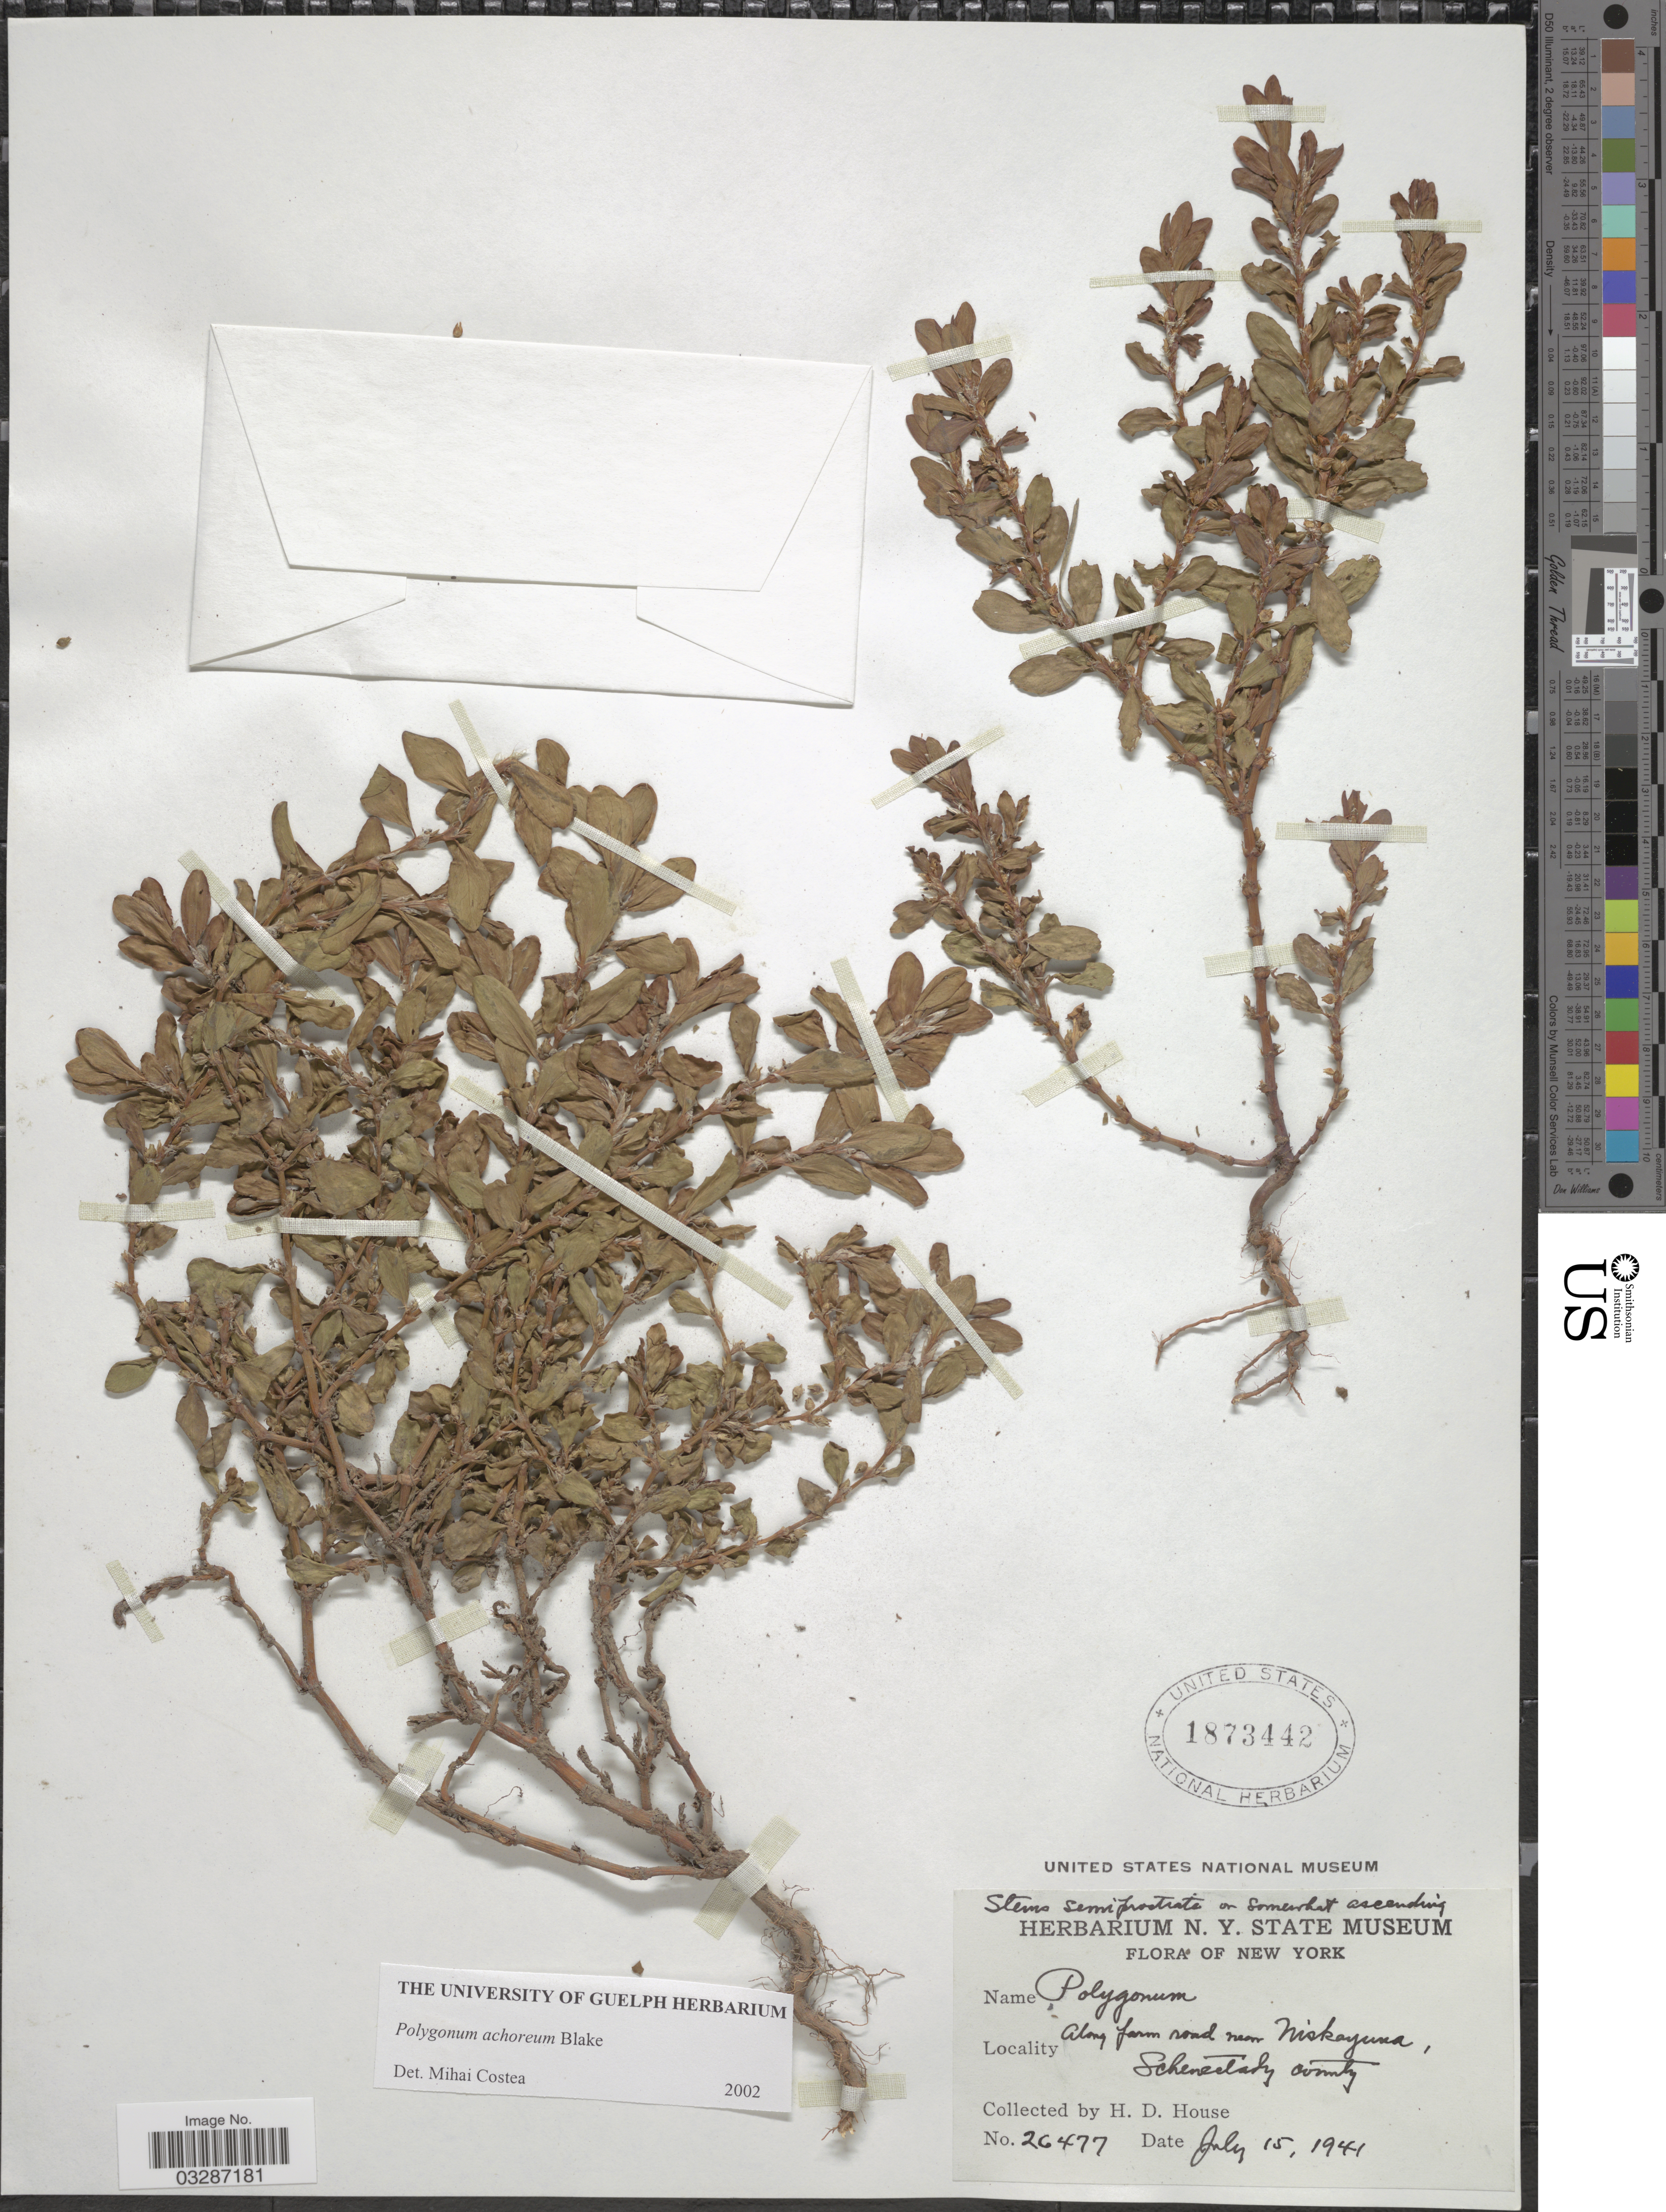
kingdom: Plantae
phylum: Tracheophyta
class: Magnoliopsida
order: Caryophyllales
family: Polygonaceae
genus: Polygonum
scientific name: Polygonum achoreum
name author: S.F. Blake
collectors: H. D. House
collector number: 26477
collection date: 1941-07-15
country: United States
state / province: New York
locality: Along farm road near Niskayuna, Schenectady County.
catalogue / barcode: US 1873442